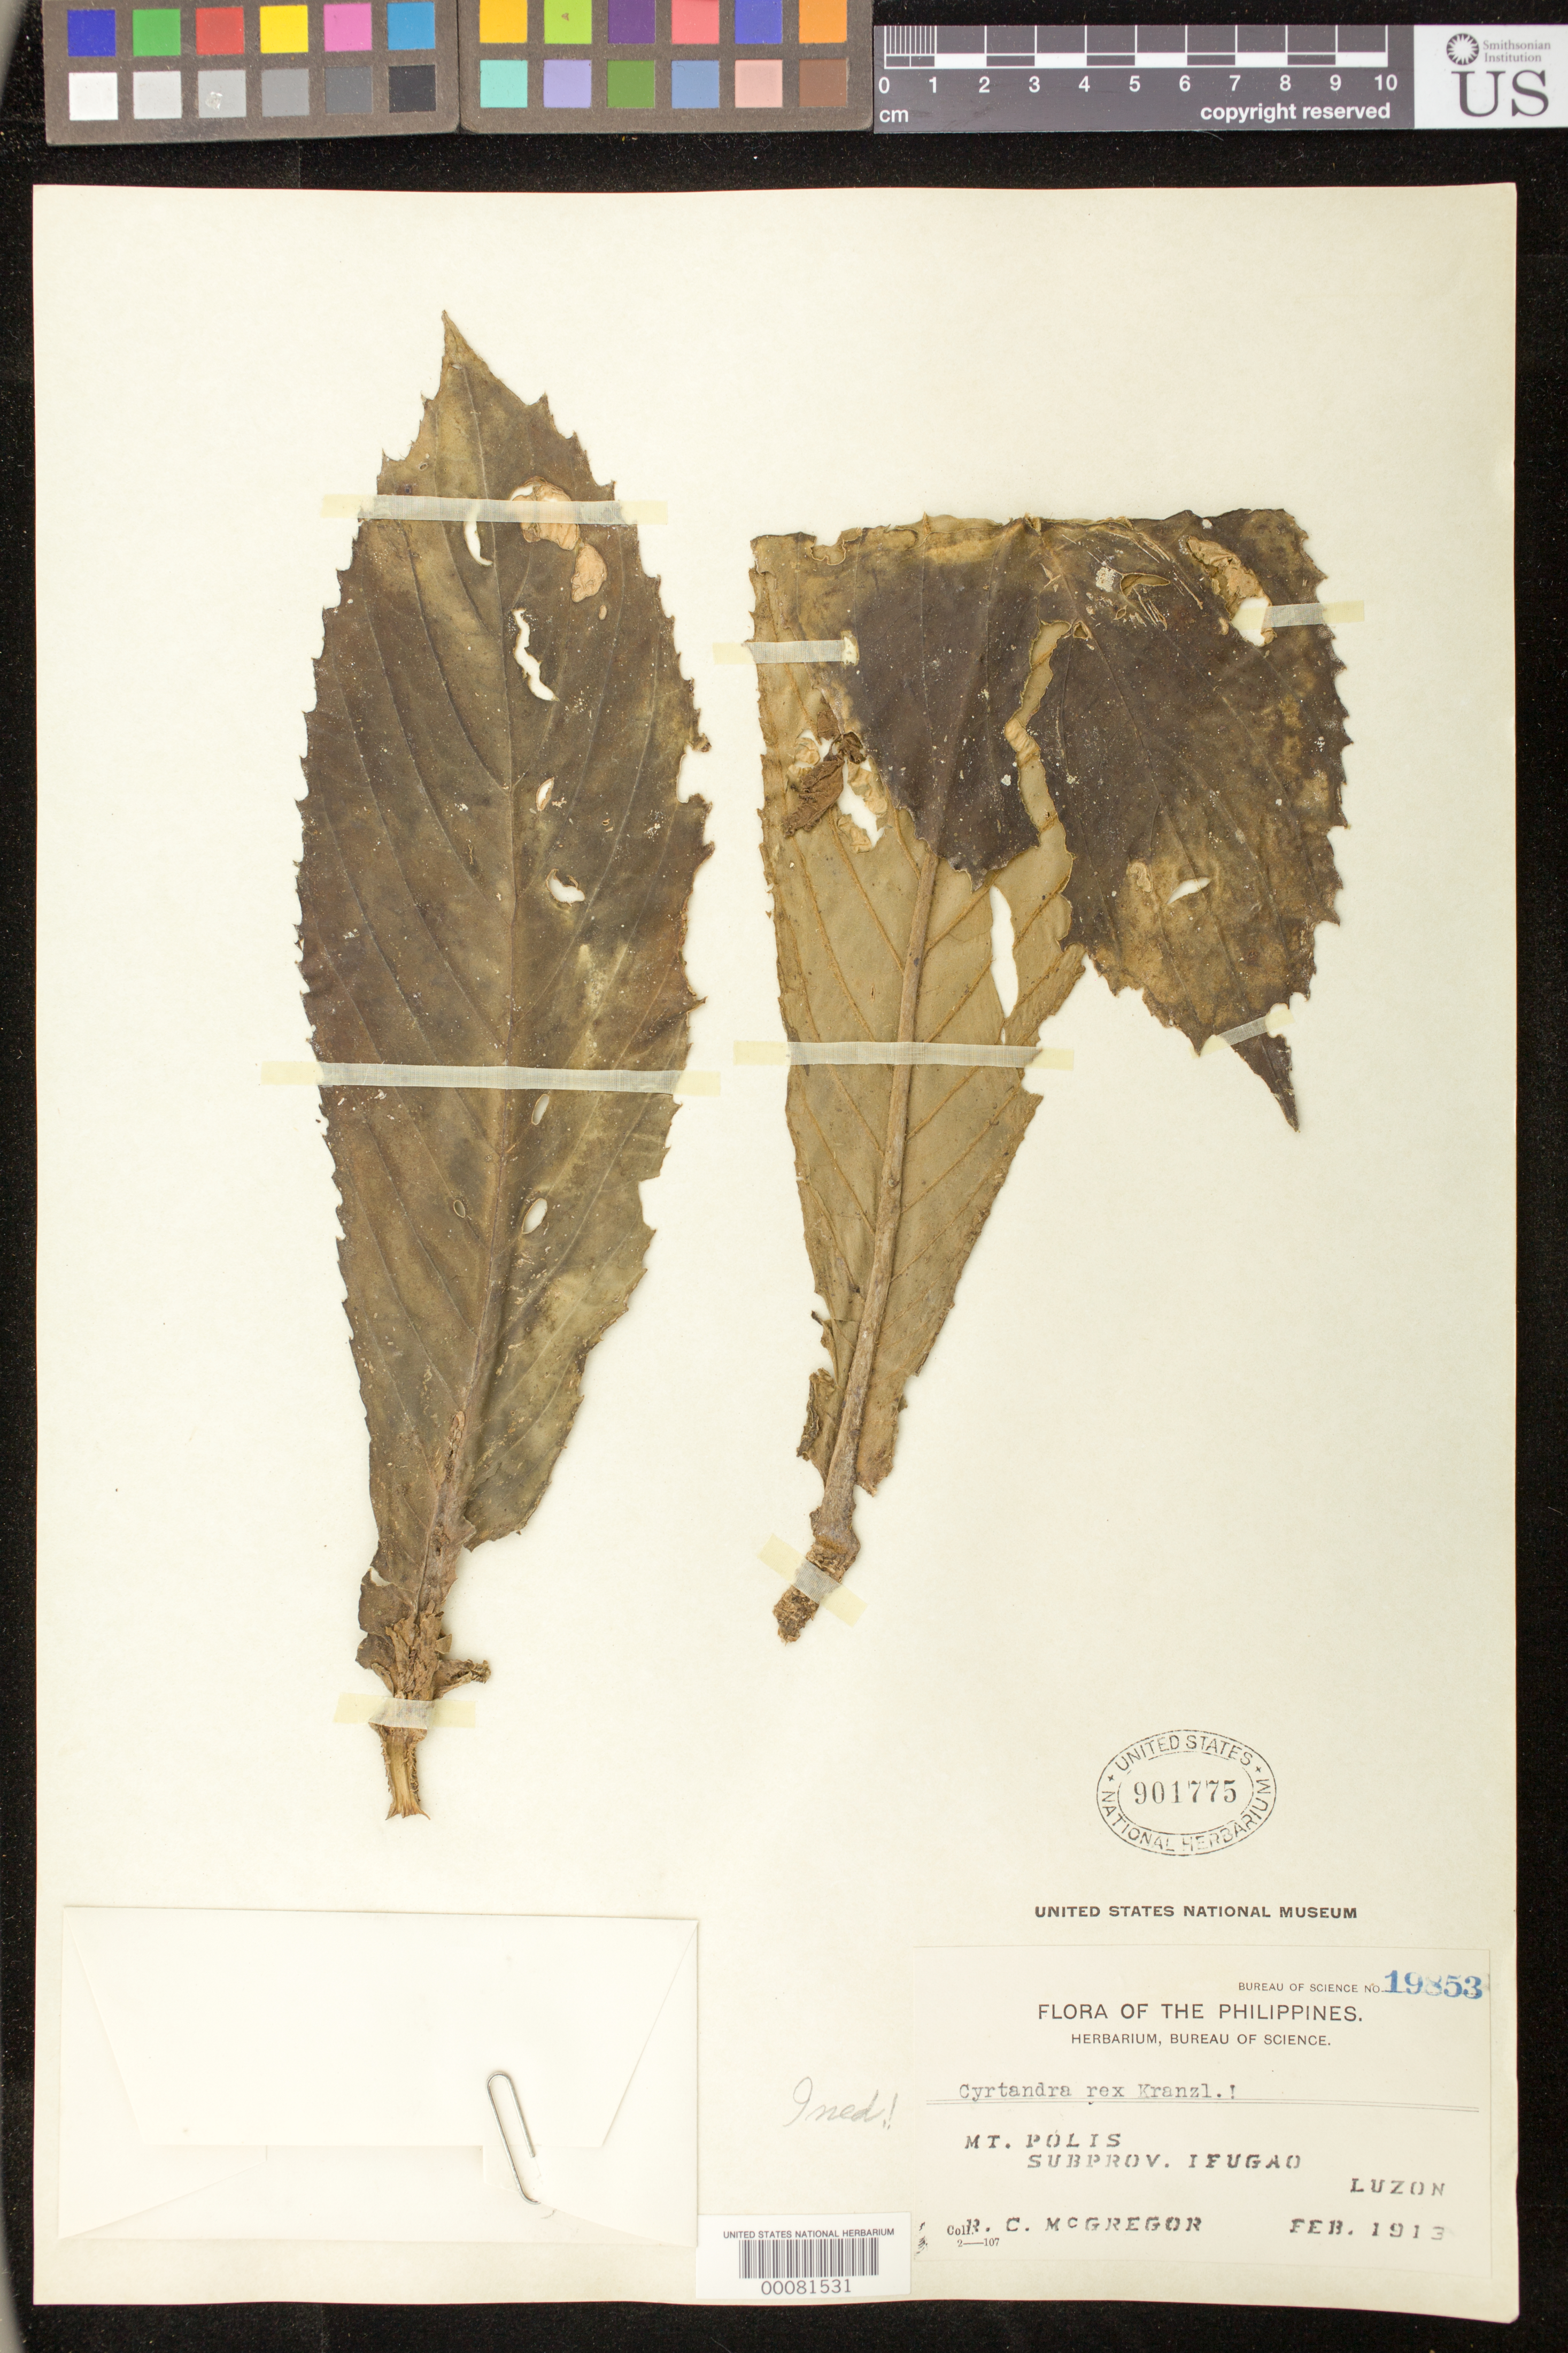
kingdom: Plantae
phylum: Tracheophyta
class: Magnoliopsida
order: Lamiales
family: Gesneriaceae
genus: Cyrtandra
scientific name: Cyrtandra sp.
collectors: R. C. McGregor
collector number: Bur. Sci. 19853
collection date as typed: Feb 1913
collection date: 1913-02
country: Philippines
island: Luzon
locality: Ifugao, Mt polis, subprov ifugao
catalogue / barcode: US 901775